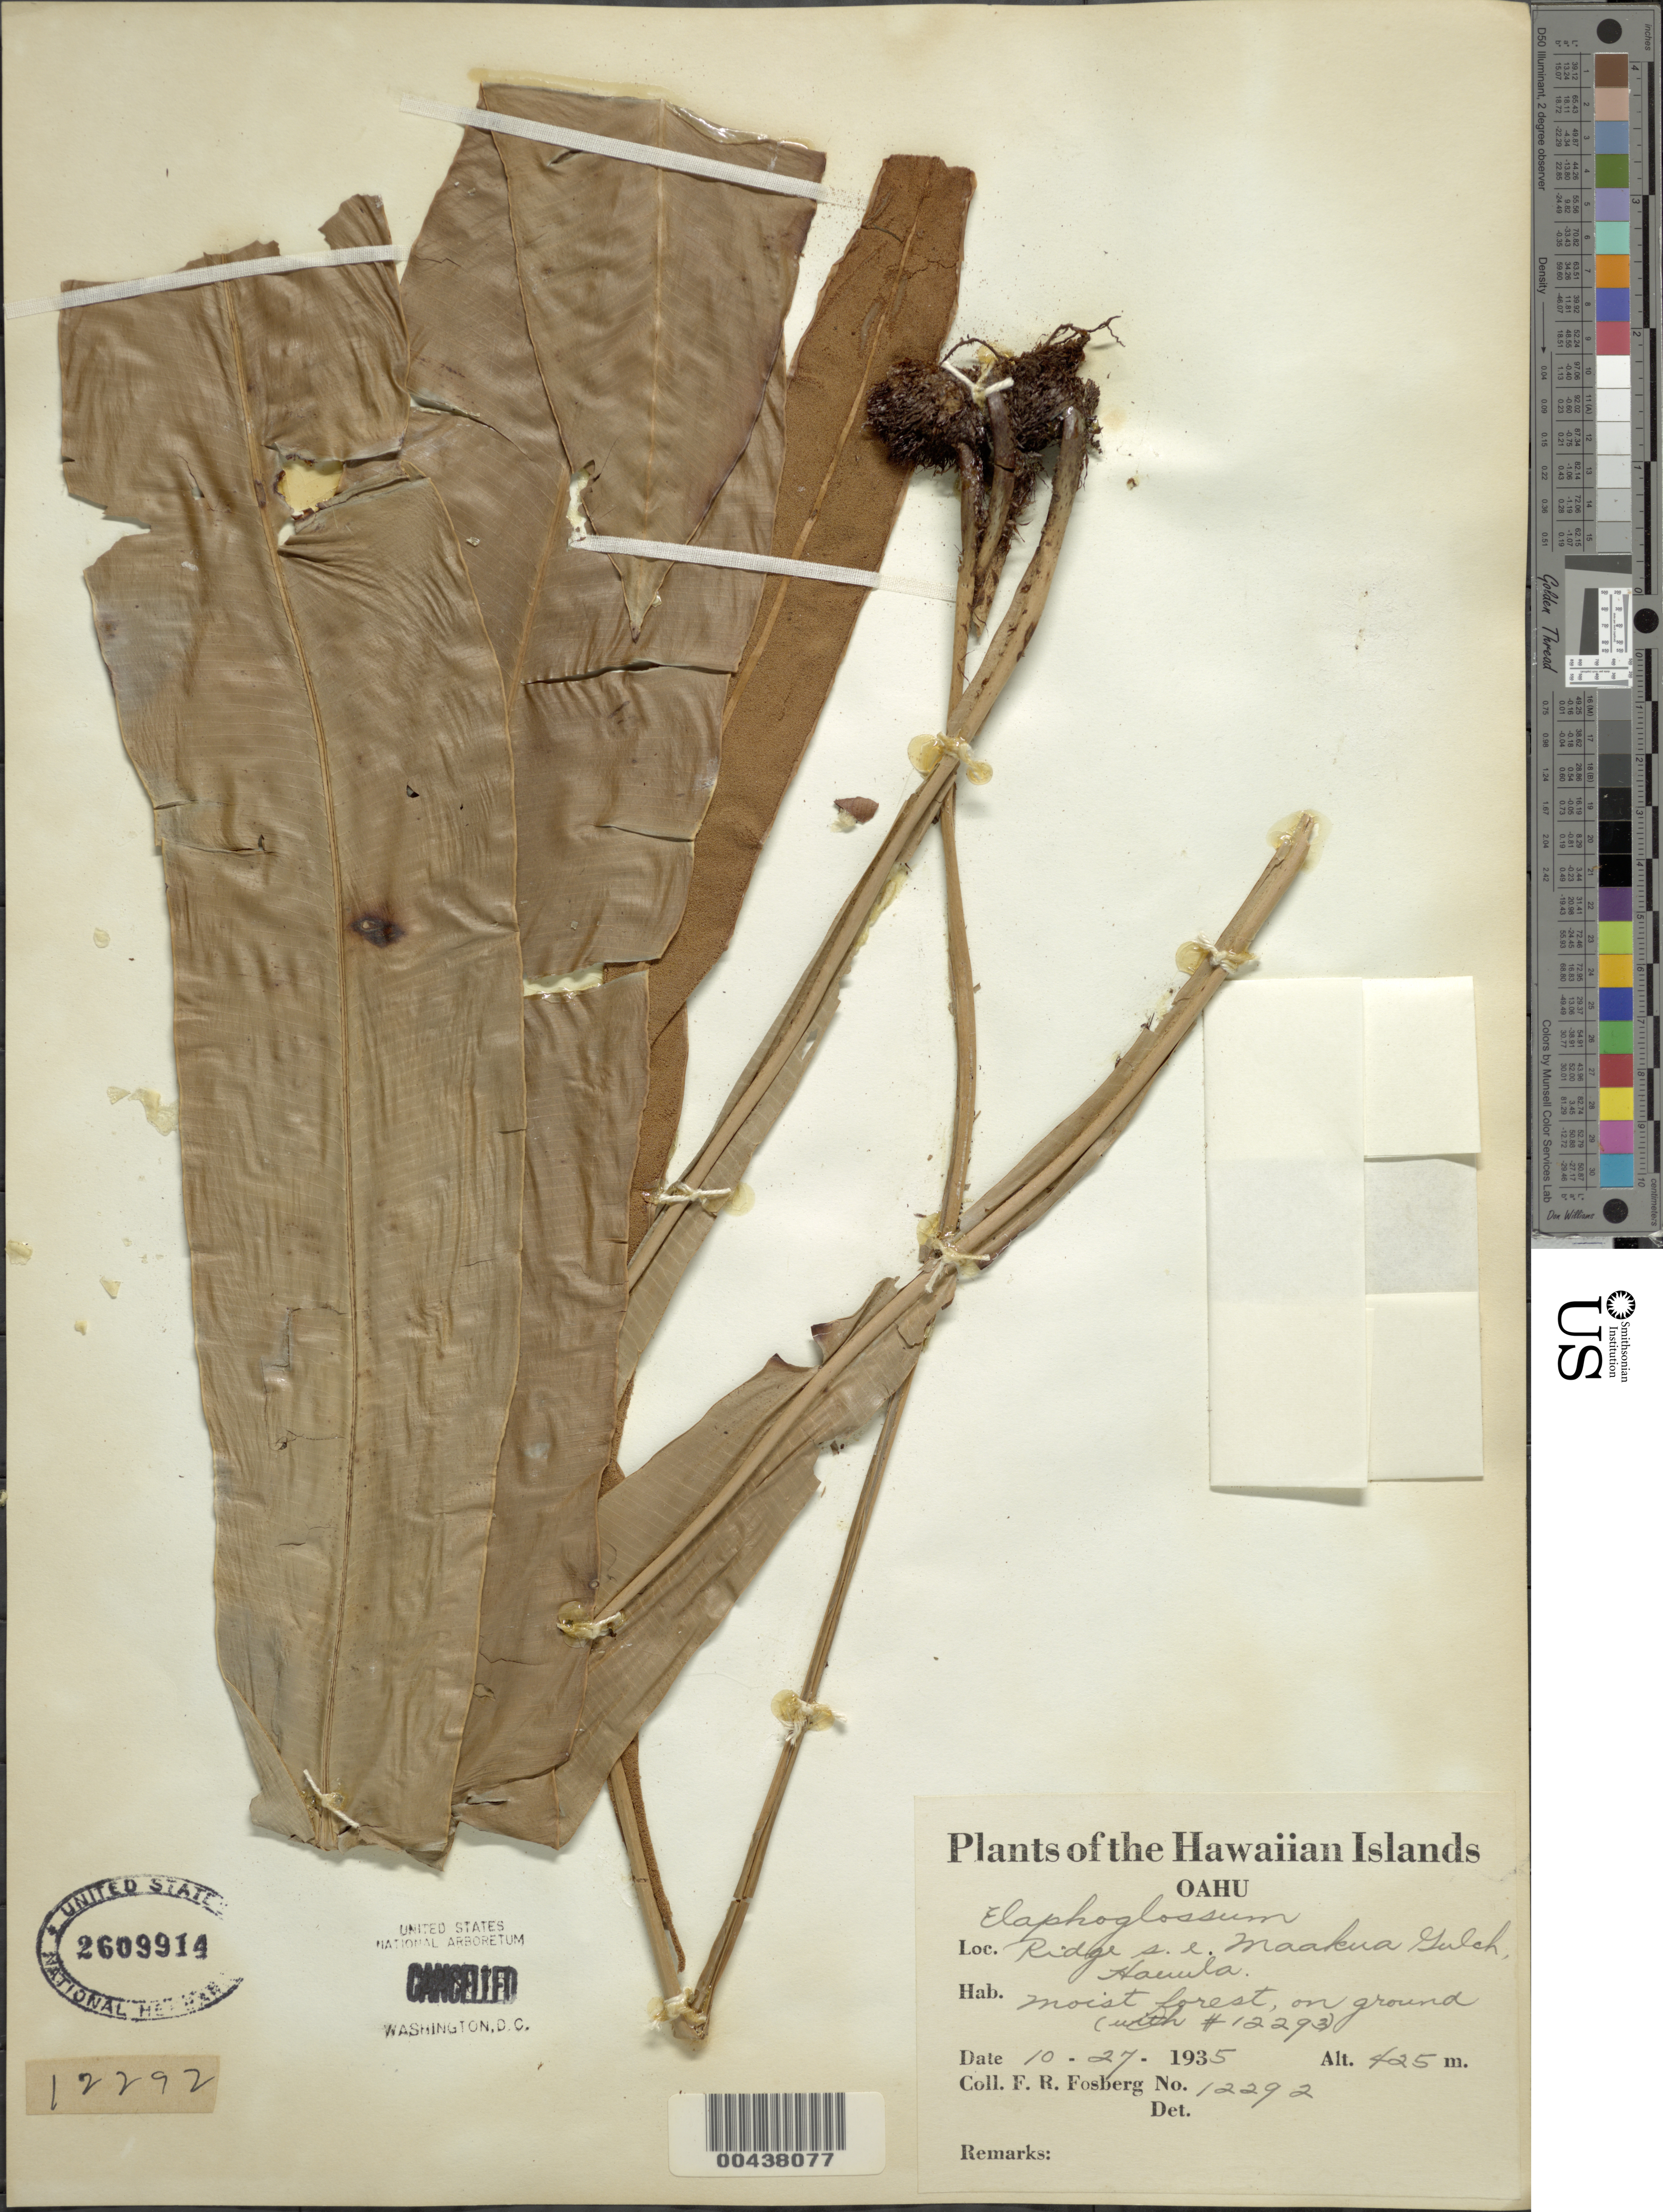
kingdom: Plantae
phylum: Tracheophyta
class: Polypodiopsida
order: Polypodiales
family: Dryopteridaceae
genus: Elaphoglossum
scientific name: Elaphoglossum fauriei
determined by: Kennedy, B.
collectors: F. R. Fosberg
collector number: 12292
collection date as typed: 27 Oct 1935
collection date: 1935-10-27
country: United States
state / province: Hawaii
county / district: Honolulu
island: Oahu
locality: Ridge SE Maakua Gulch, Hauula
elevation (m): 425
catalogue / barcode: US 2609914